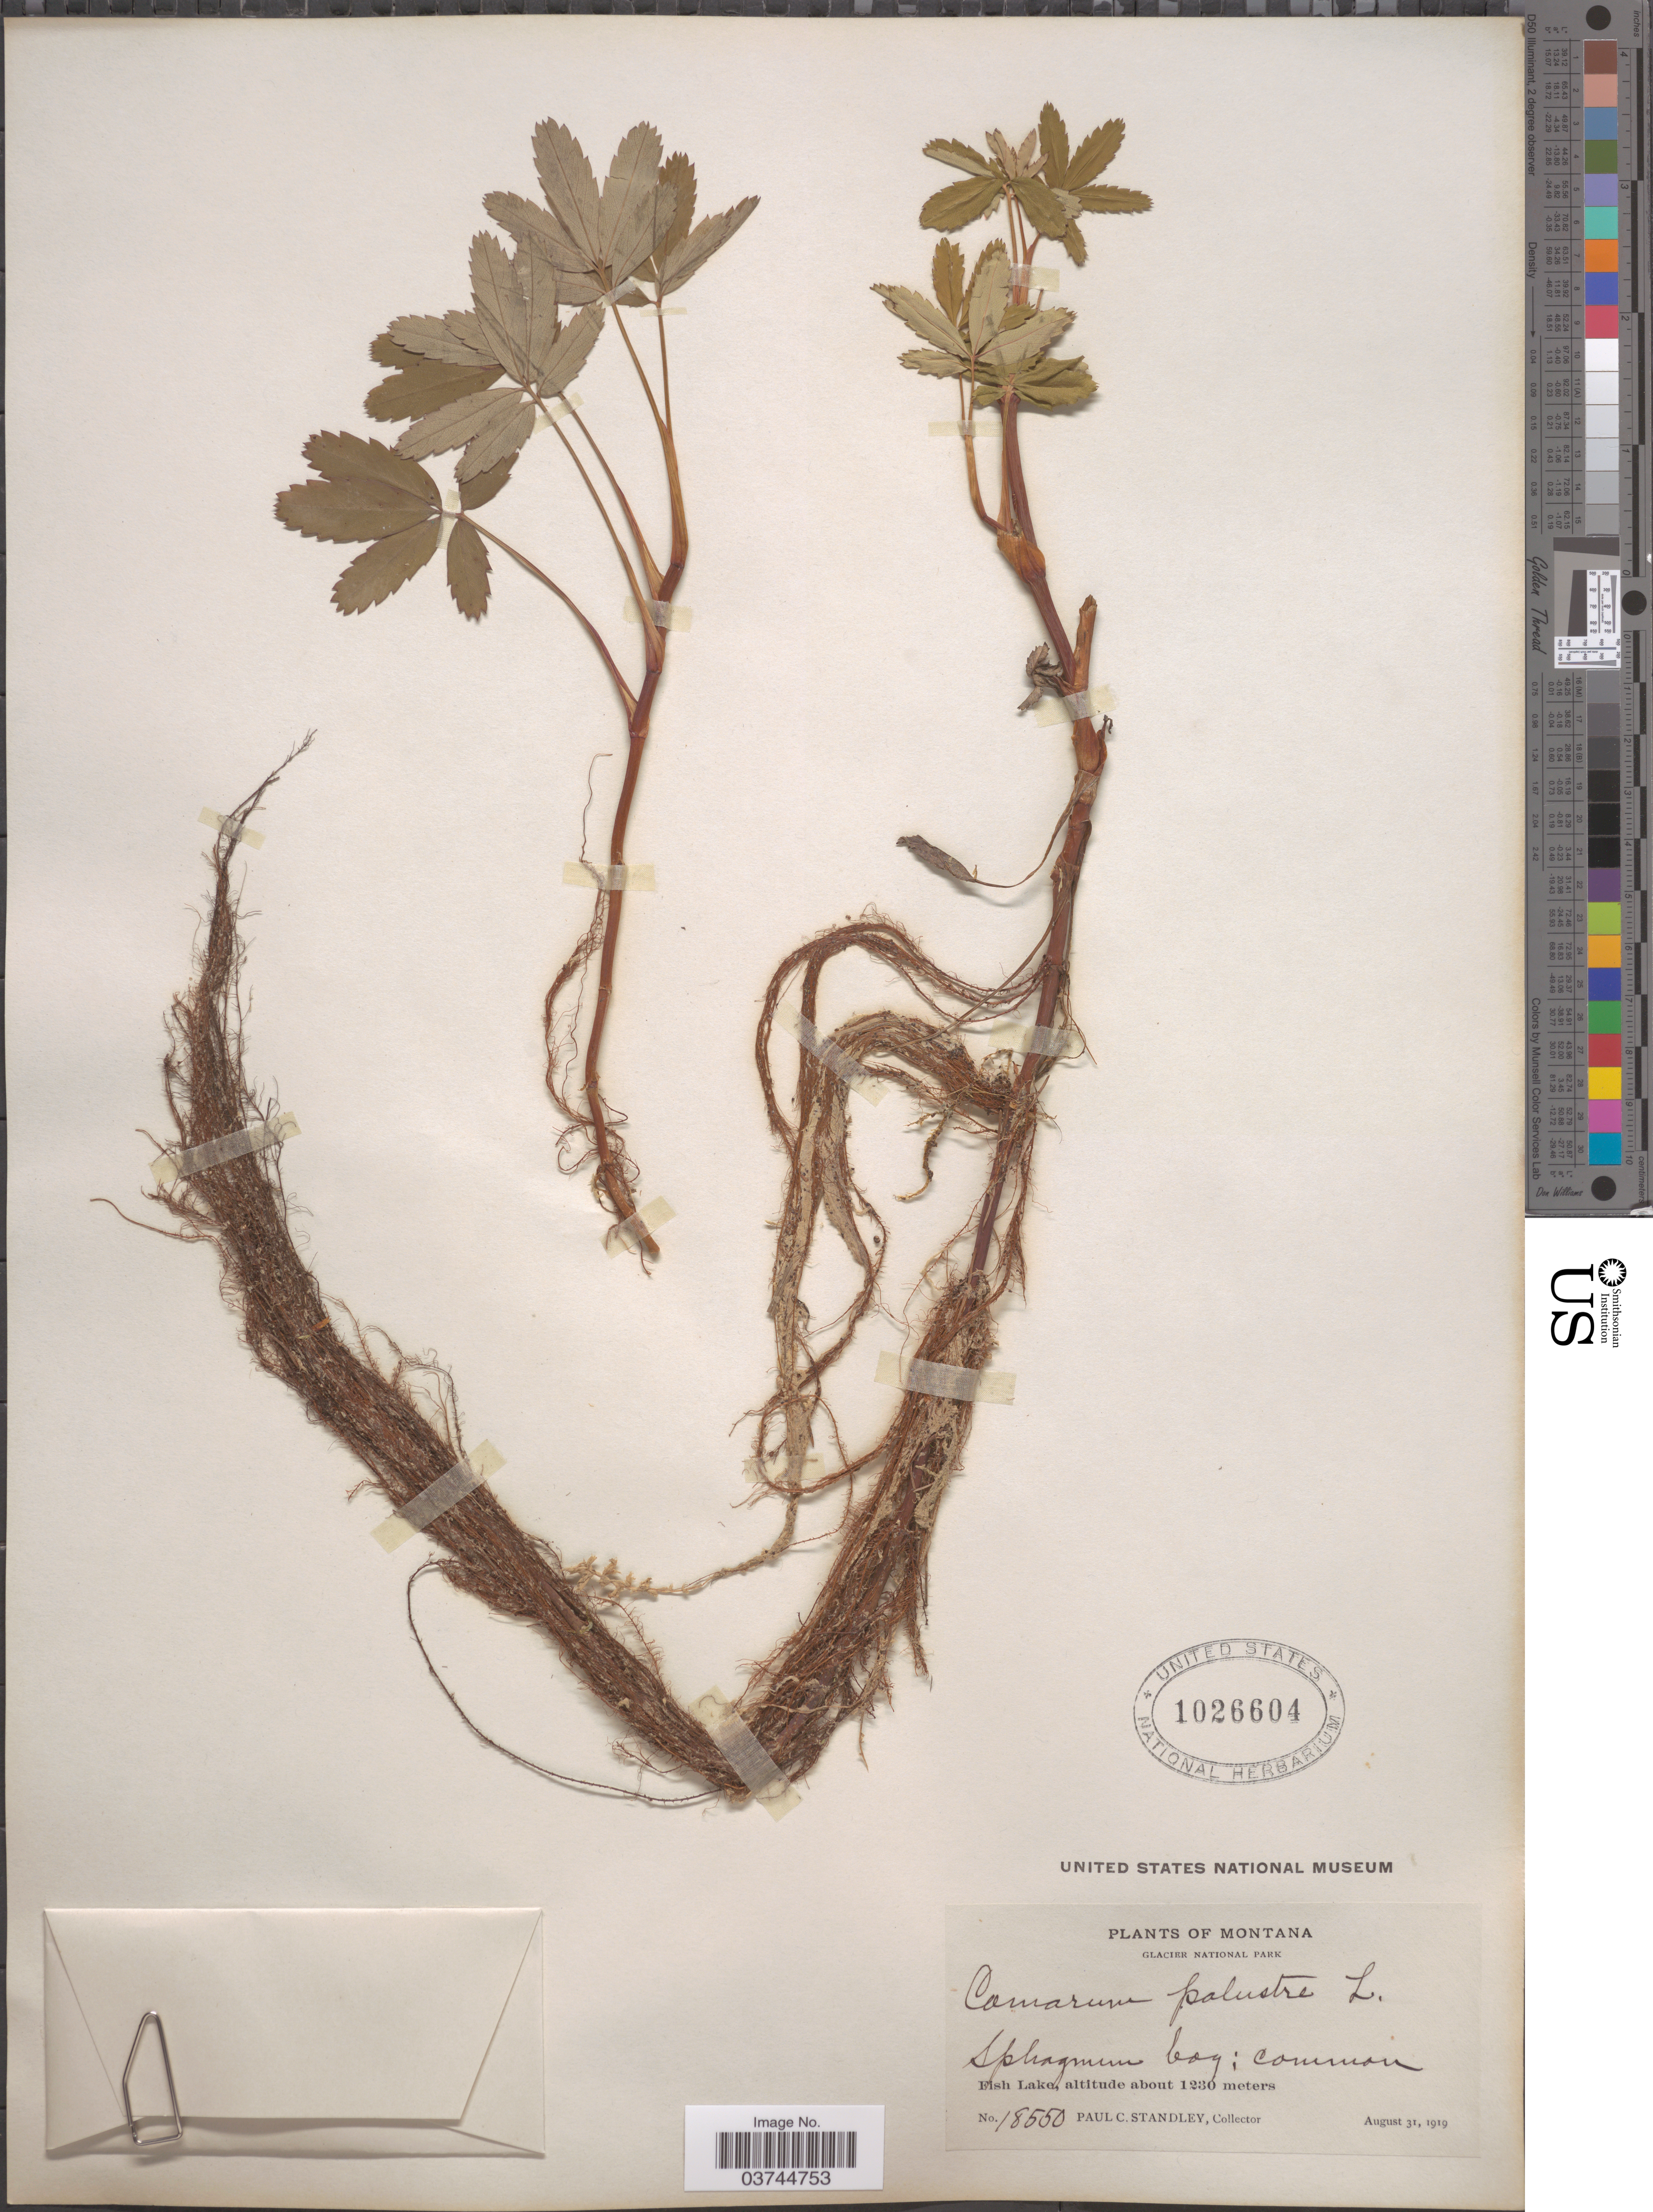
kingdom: Plantae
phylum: Tracheophyta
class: Magnoliopsida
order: Rosales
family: Rosaceae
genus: Comarum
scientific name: Comarum palustre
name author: L.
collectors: P. C. Standley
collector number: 18550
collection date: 1919-08-31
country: United States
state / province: Montana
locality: Glacier National Park. Fish Lake.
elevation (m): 1230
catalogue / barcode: US 1026604